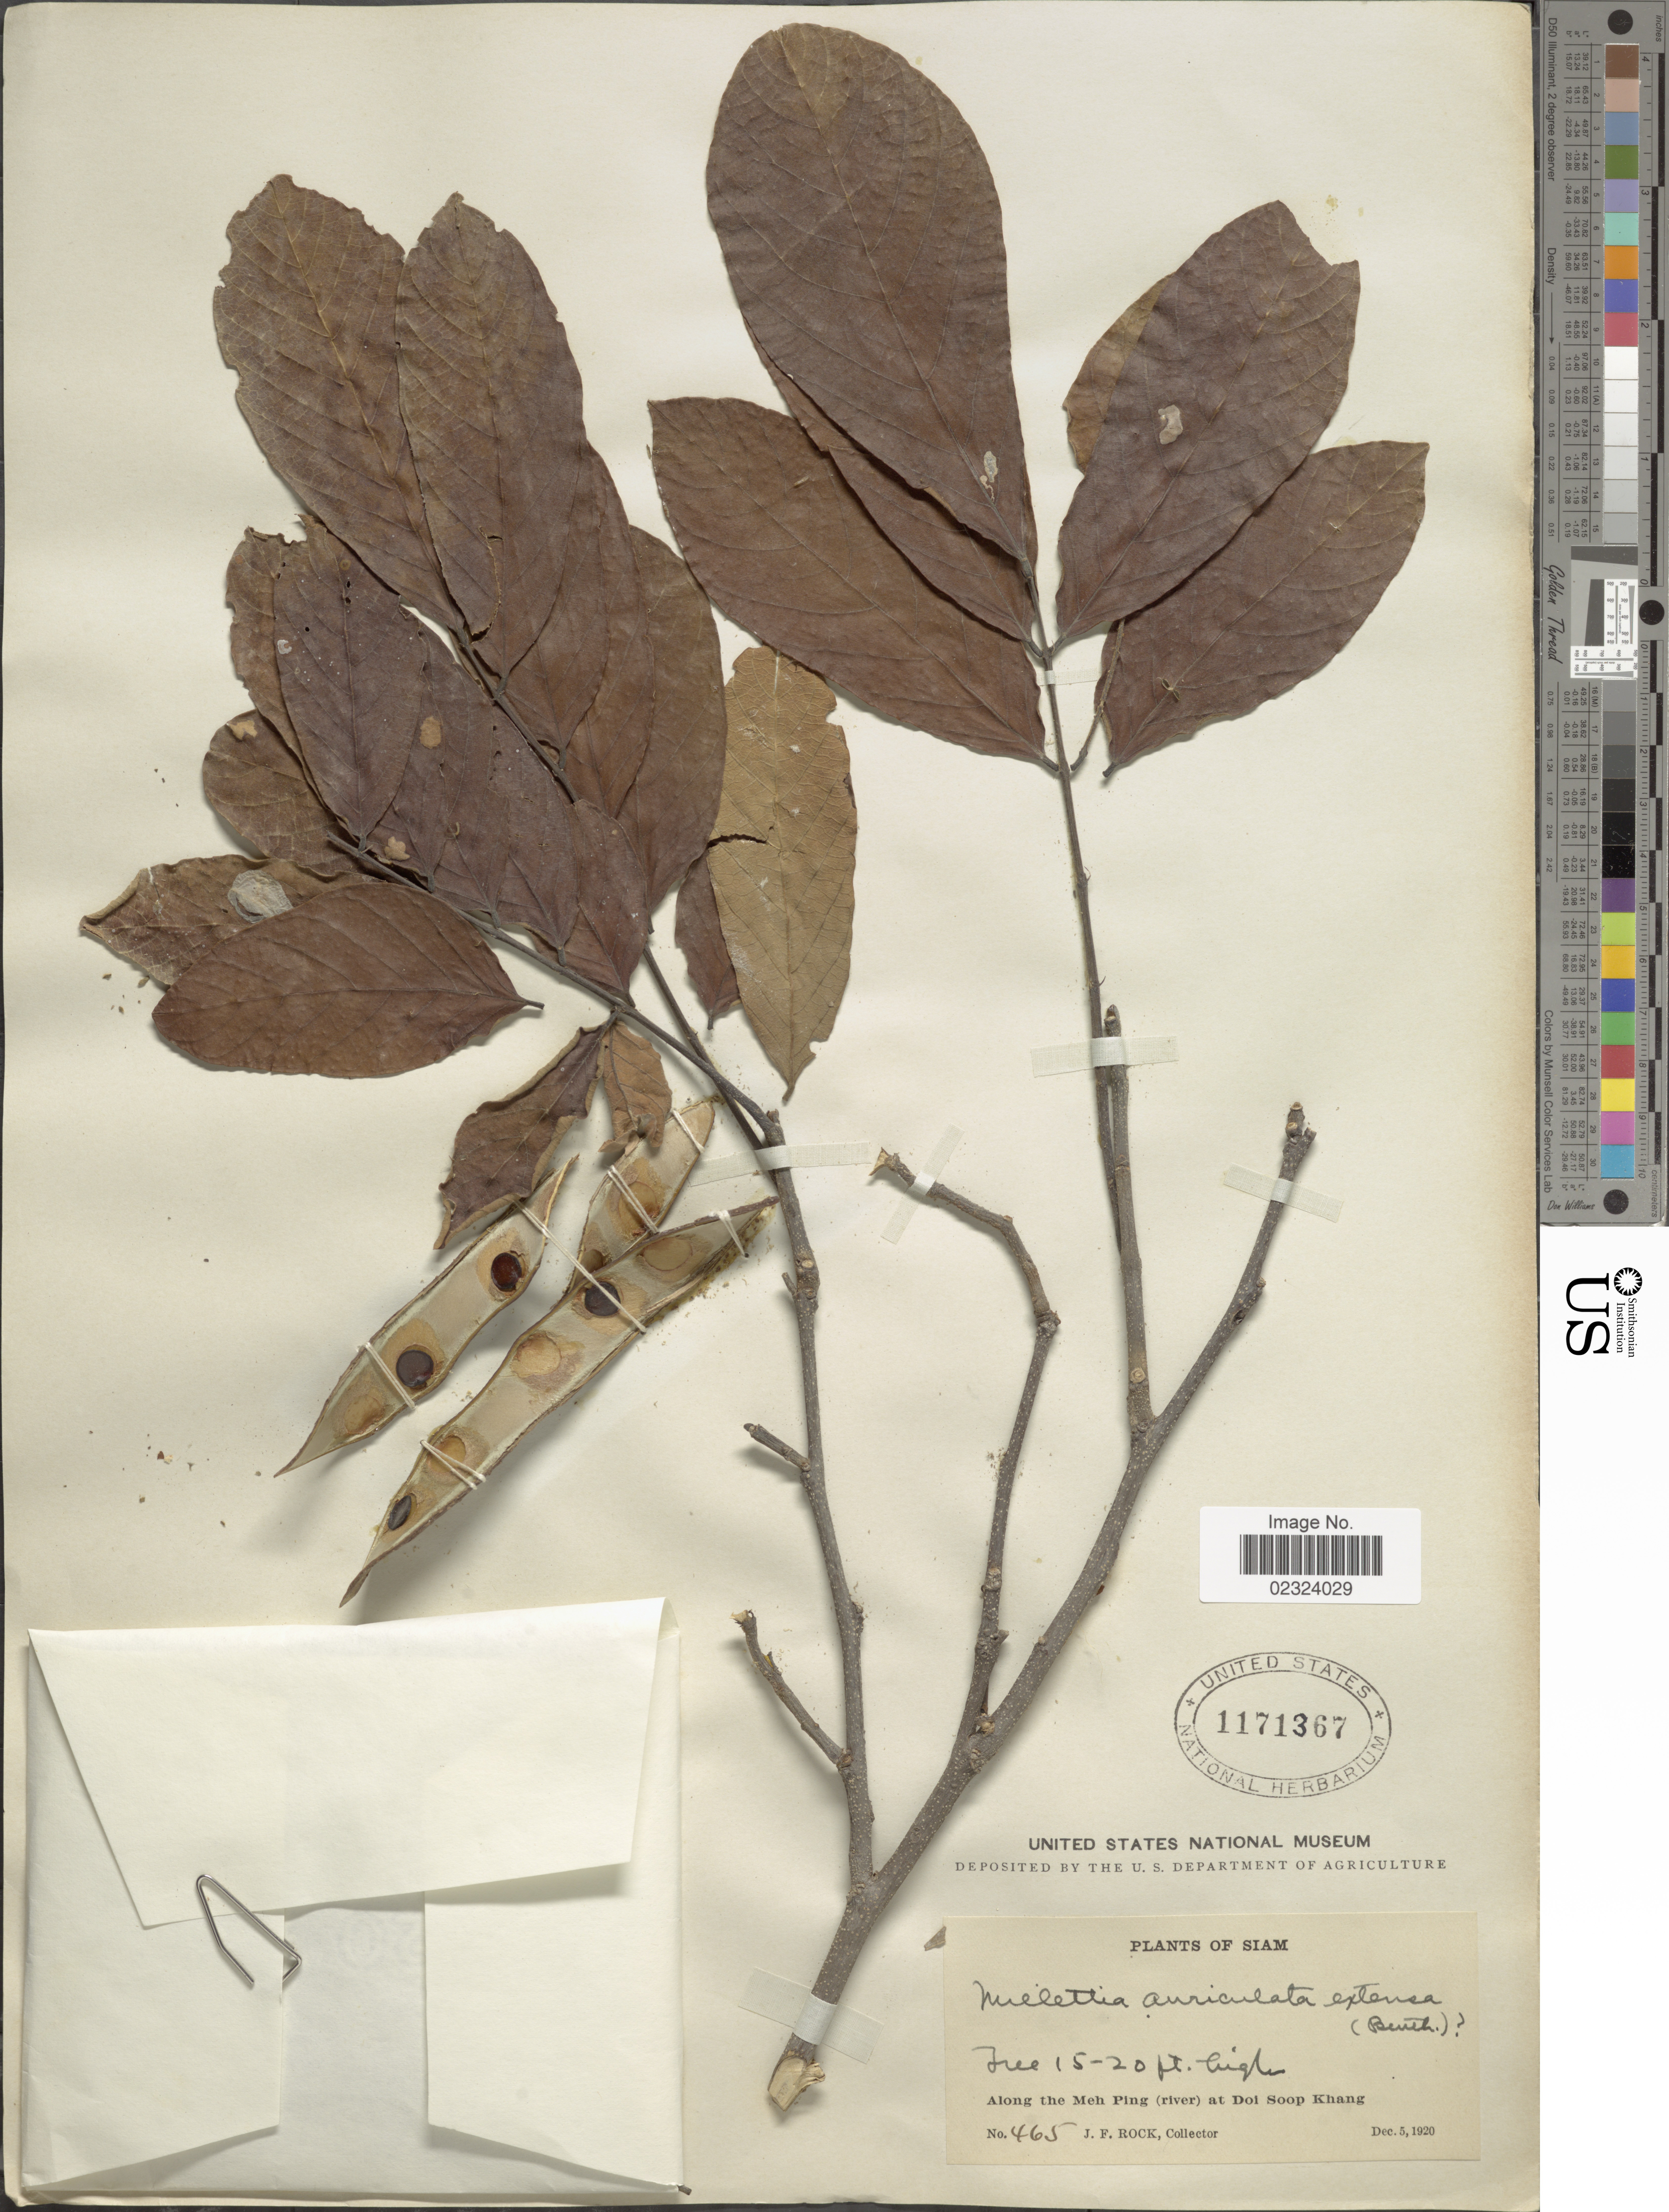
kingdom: Plantae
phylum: Tracheophyta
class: Magnoliopsida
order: Fabales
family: Fabaceae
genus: Millettia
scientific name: Millettia auriculata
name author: Baker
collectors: J. Rock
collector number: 465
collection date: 1920-12-05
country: Thailand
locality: Siam. Along the Meh Ping (river) at Doi Soop Khang.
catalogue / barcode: US 1171367